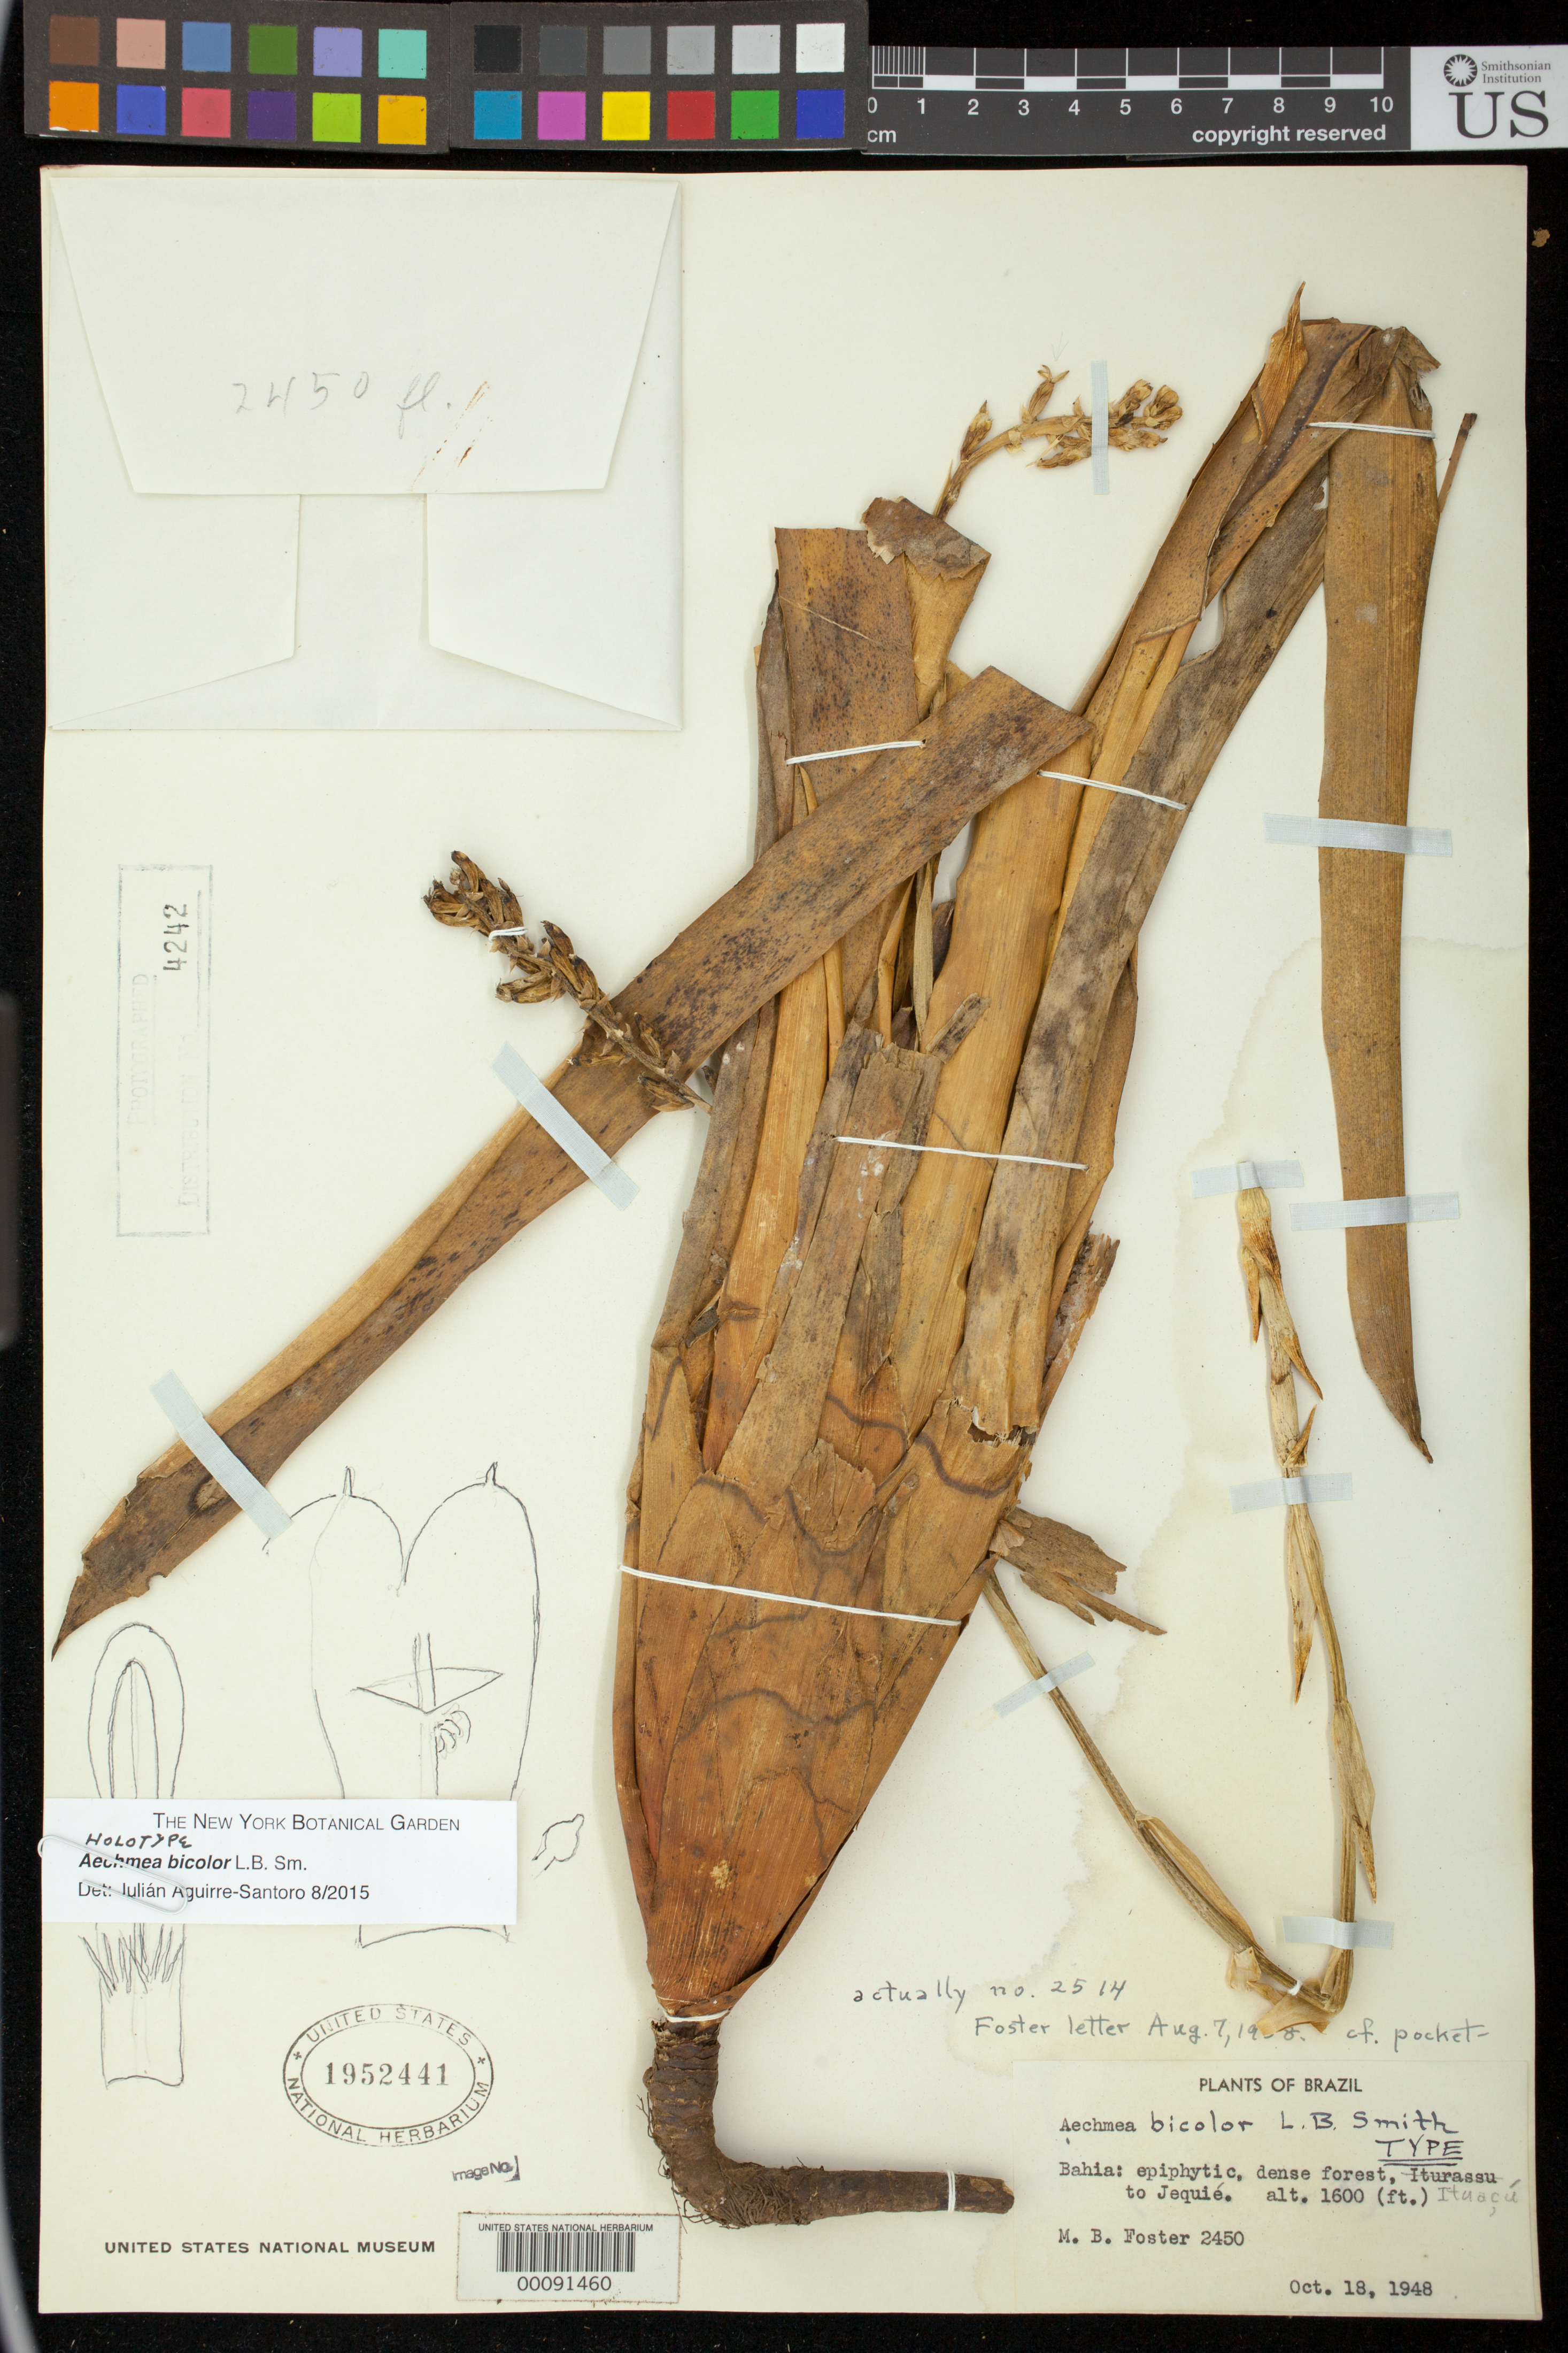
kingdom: Plantae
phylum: Tracheophyta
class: Liliopsida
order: Poales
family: Bromeliaceae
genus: Aechmea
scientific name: Aechmea bicolor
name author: L.B. Sm.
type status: Holotype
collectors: M. B. Foster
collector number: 2450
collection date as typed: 18 Oct 1948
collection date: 1948-10-18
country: Brazil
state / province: Bahia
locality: Ituacu to Jequie.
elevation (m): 488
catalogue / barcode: US 1952441